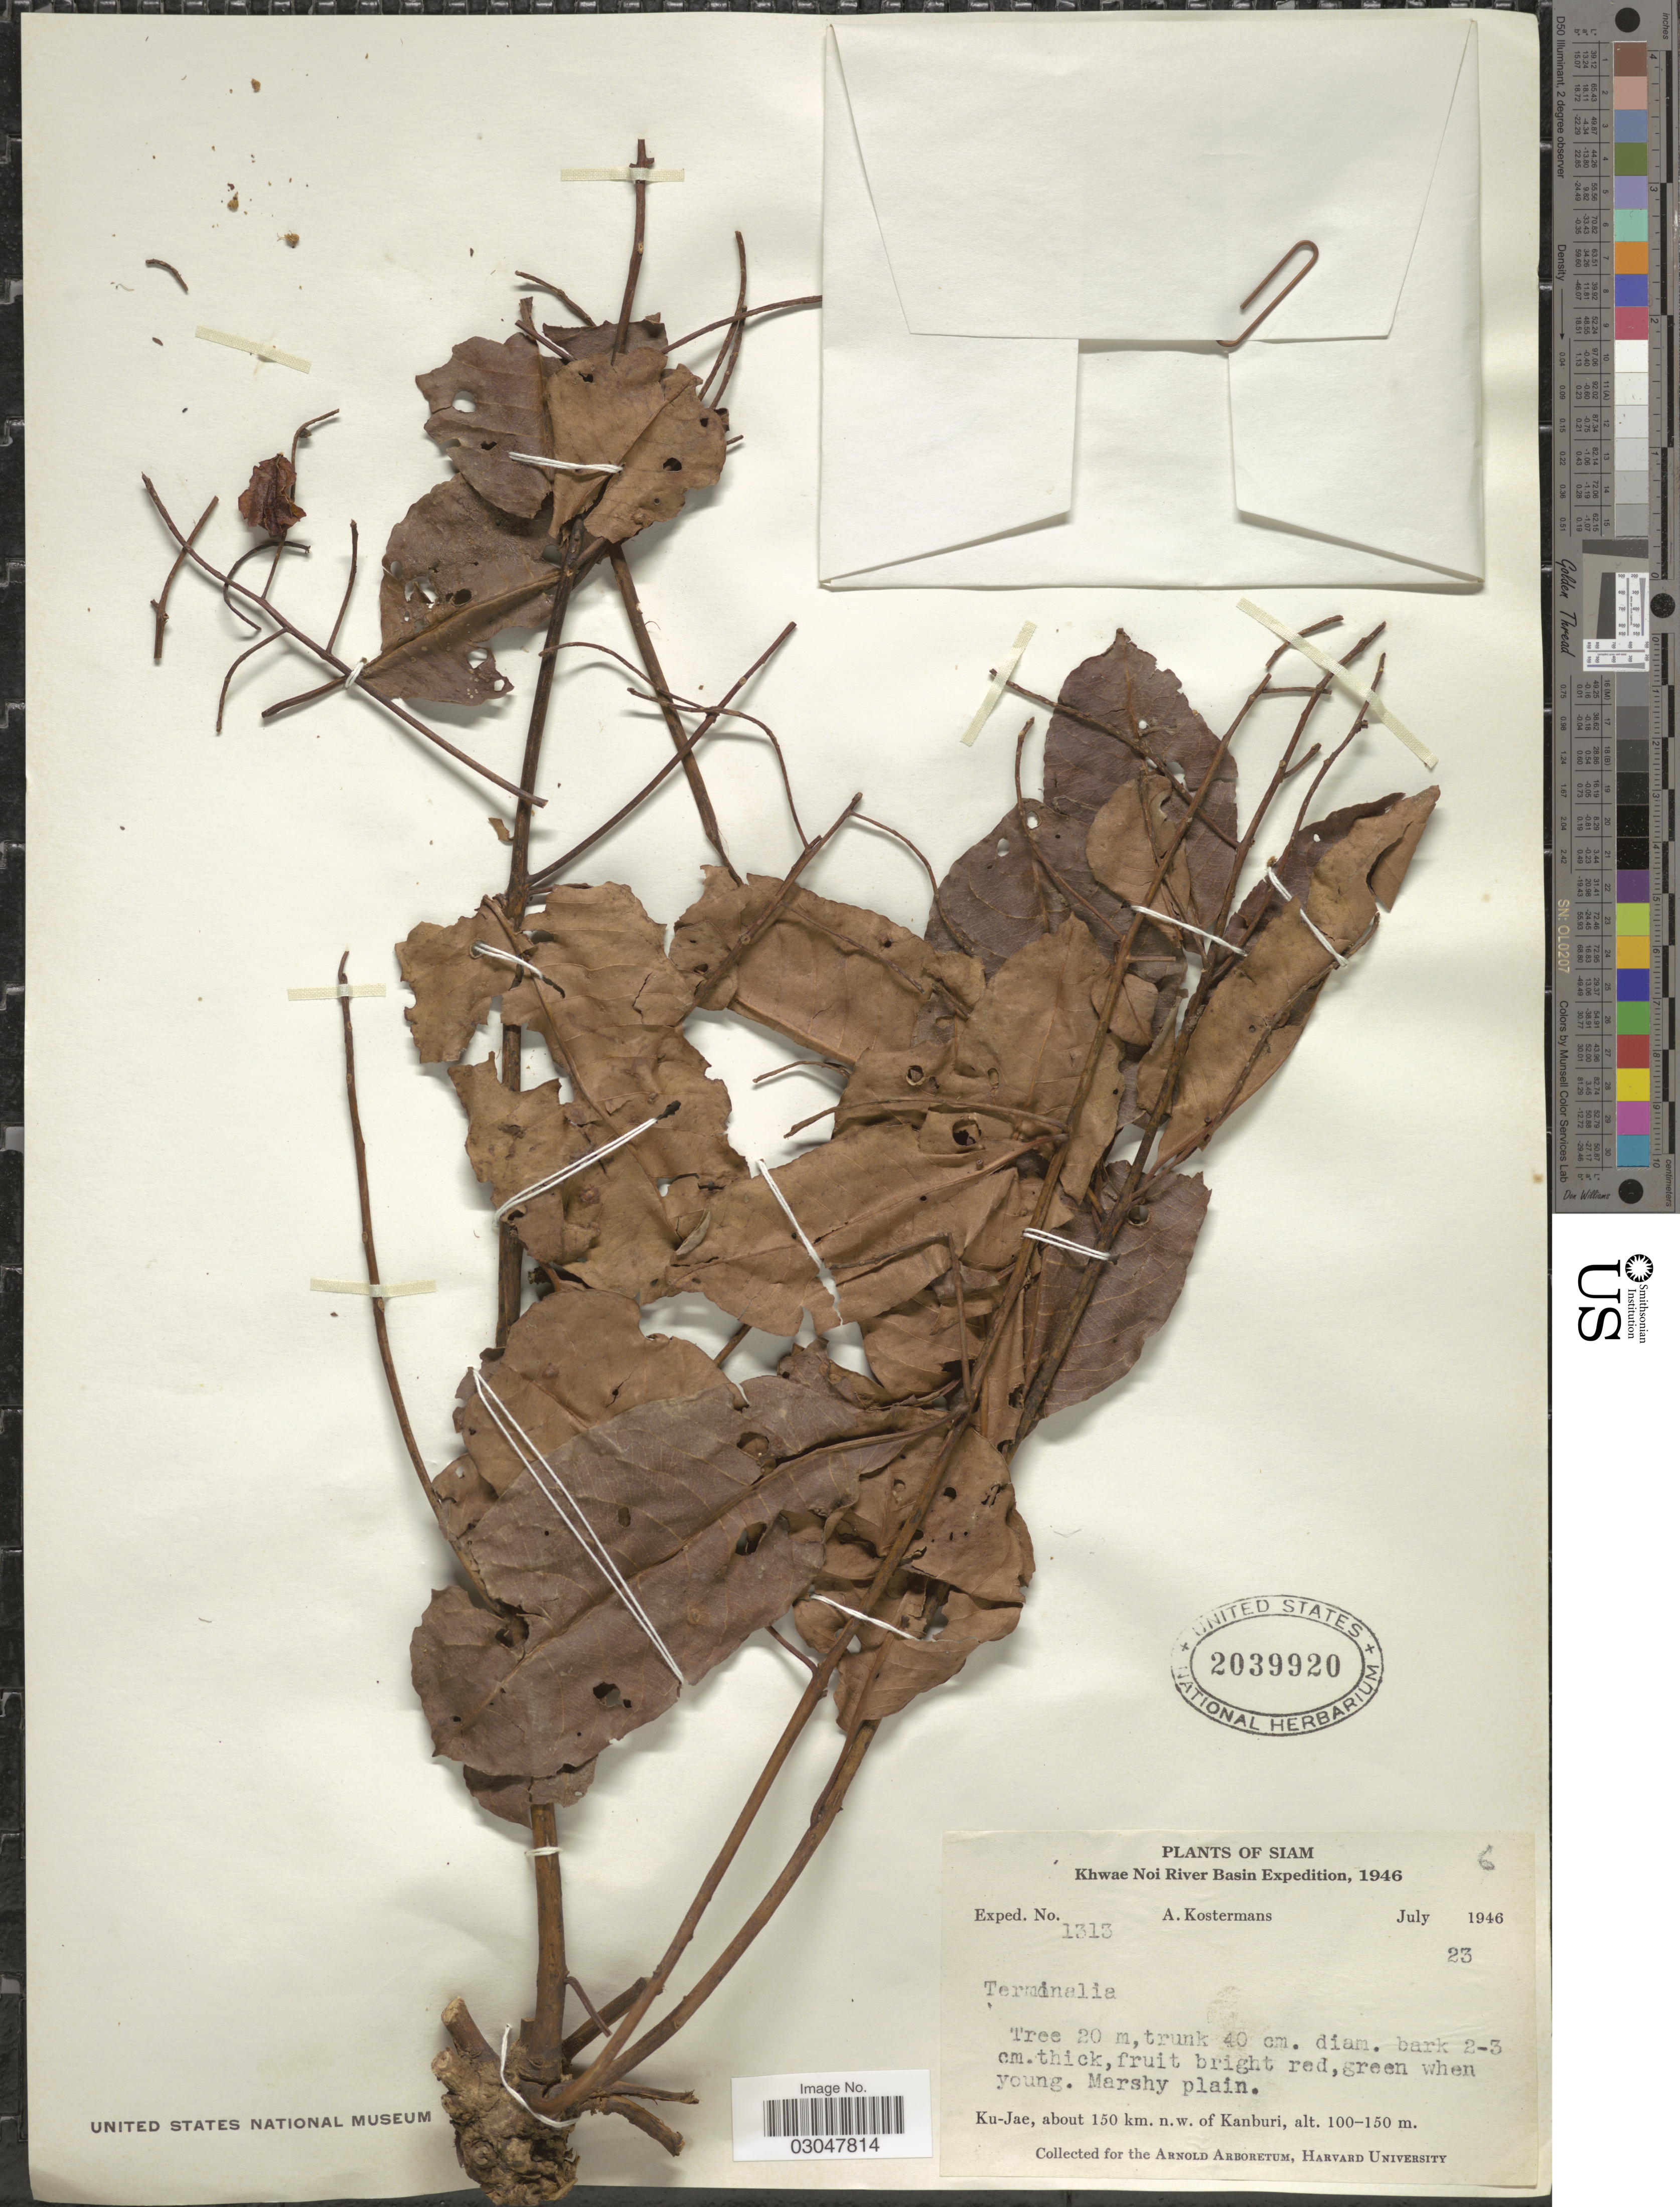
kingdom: Plantae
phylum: Tracheophyta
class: Magnoliopsida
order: Myrtales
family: Combretaceae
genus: Terminalia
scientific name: Terminalia sp.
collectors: A. J. G. Kostermans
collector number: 1313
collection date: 1946-07-23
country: Vietnam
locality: Siam. Khwae Noi River Basin. Ku-Jae, about 150 km. n.w. of Kanburi.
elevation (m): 100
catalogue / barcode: US 2039920